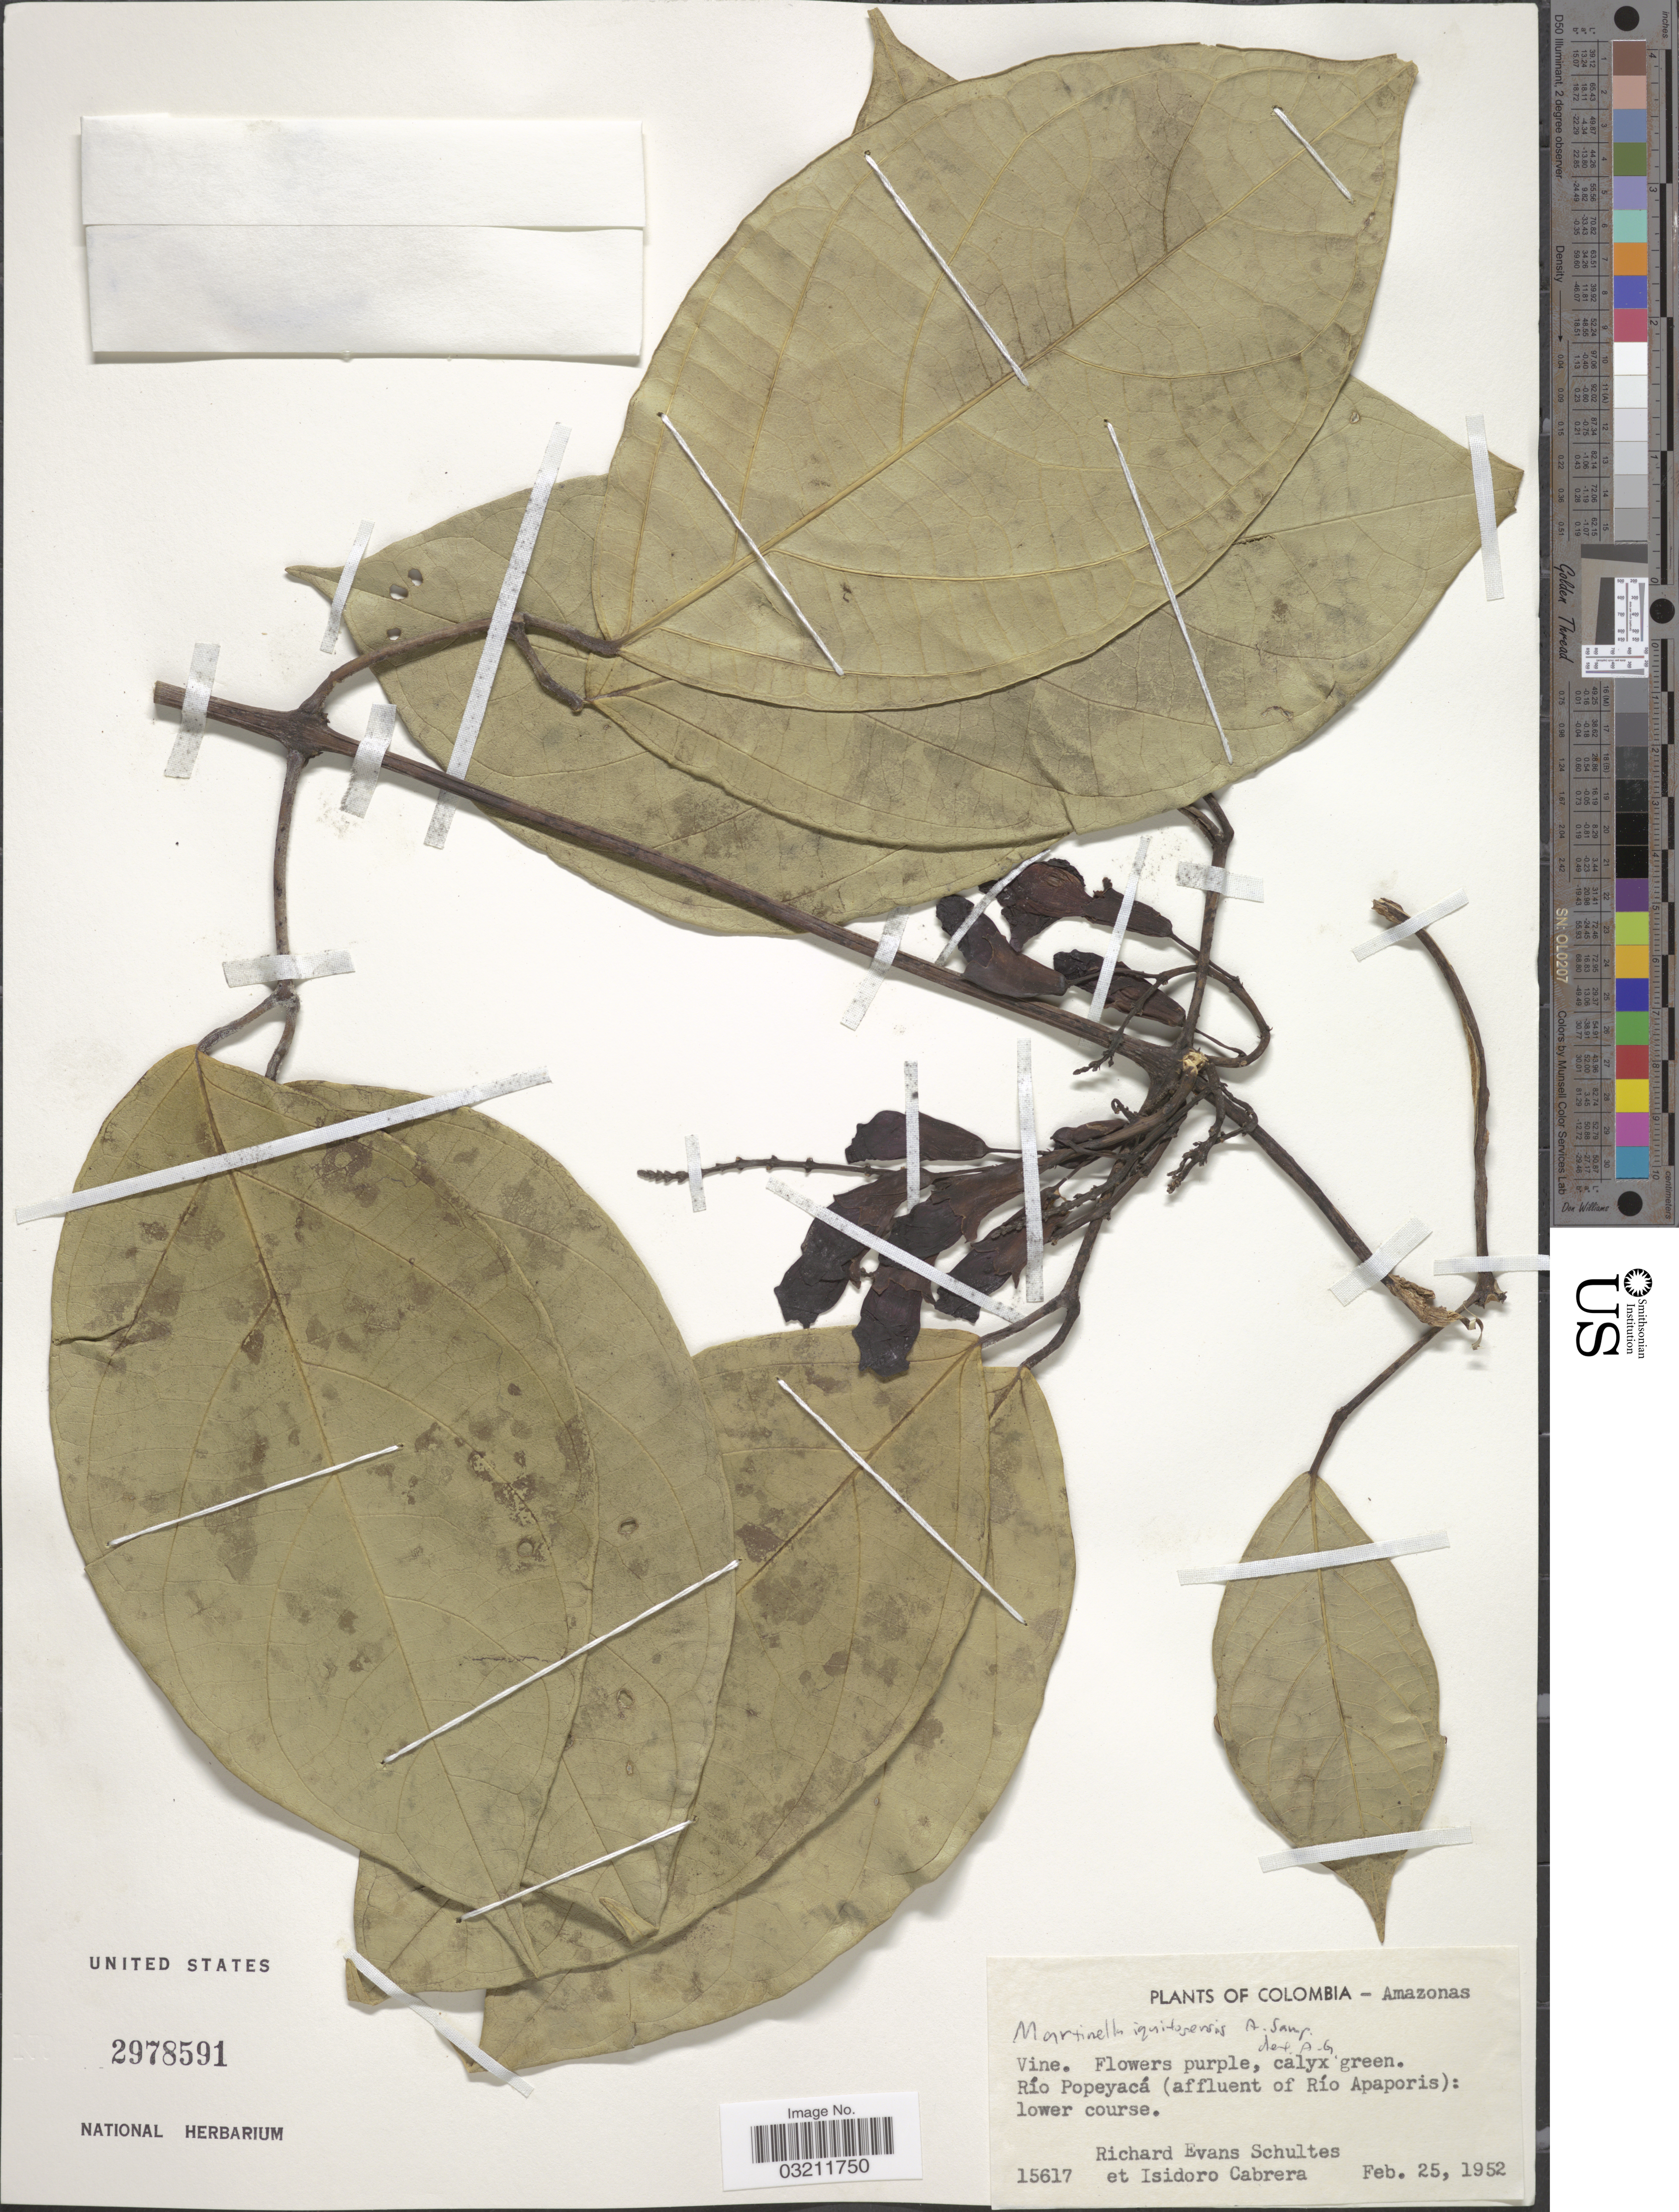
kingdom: Plantae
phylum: Tracheophyta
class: Magnoliopsida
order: Lamiales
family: Bignoniaceae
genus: Martinella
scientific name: Martinella iquitoensis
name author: A. Samp.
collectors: R. E. Schultes & I. Cabrera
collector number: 15617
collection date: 1952-02-25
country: Colombia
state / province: Amazônas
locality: Río Popeyacá (affluent of Río Apaporis): lower course.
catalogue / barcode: US 2978591